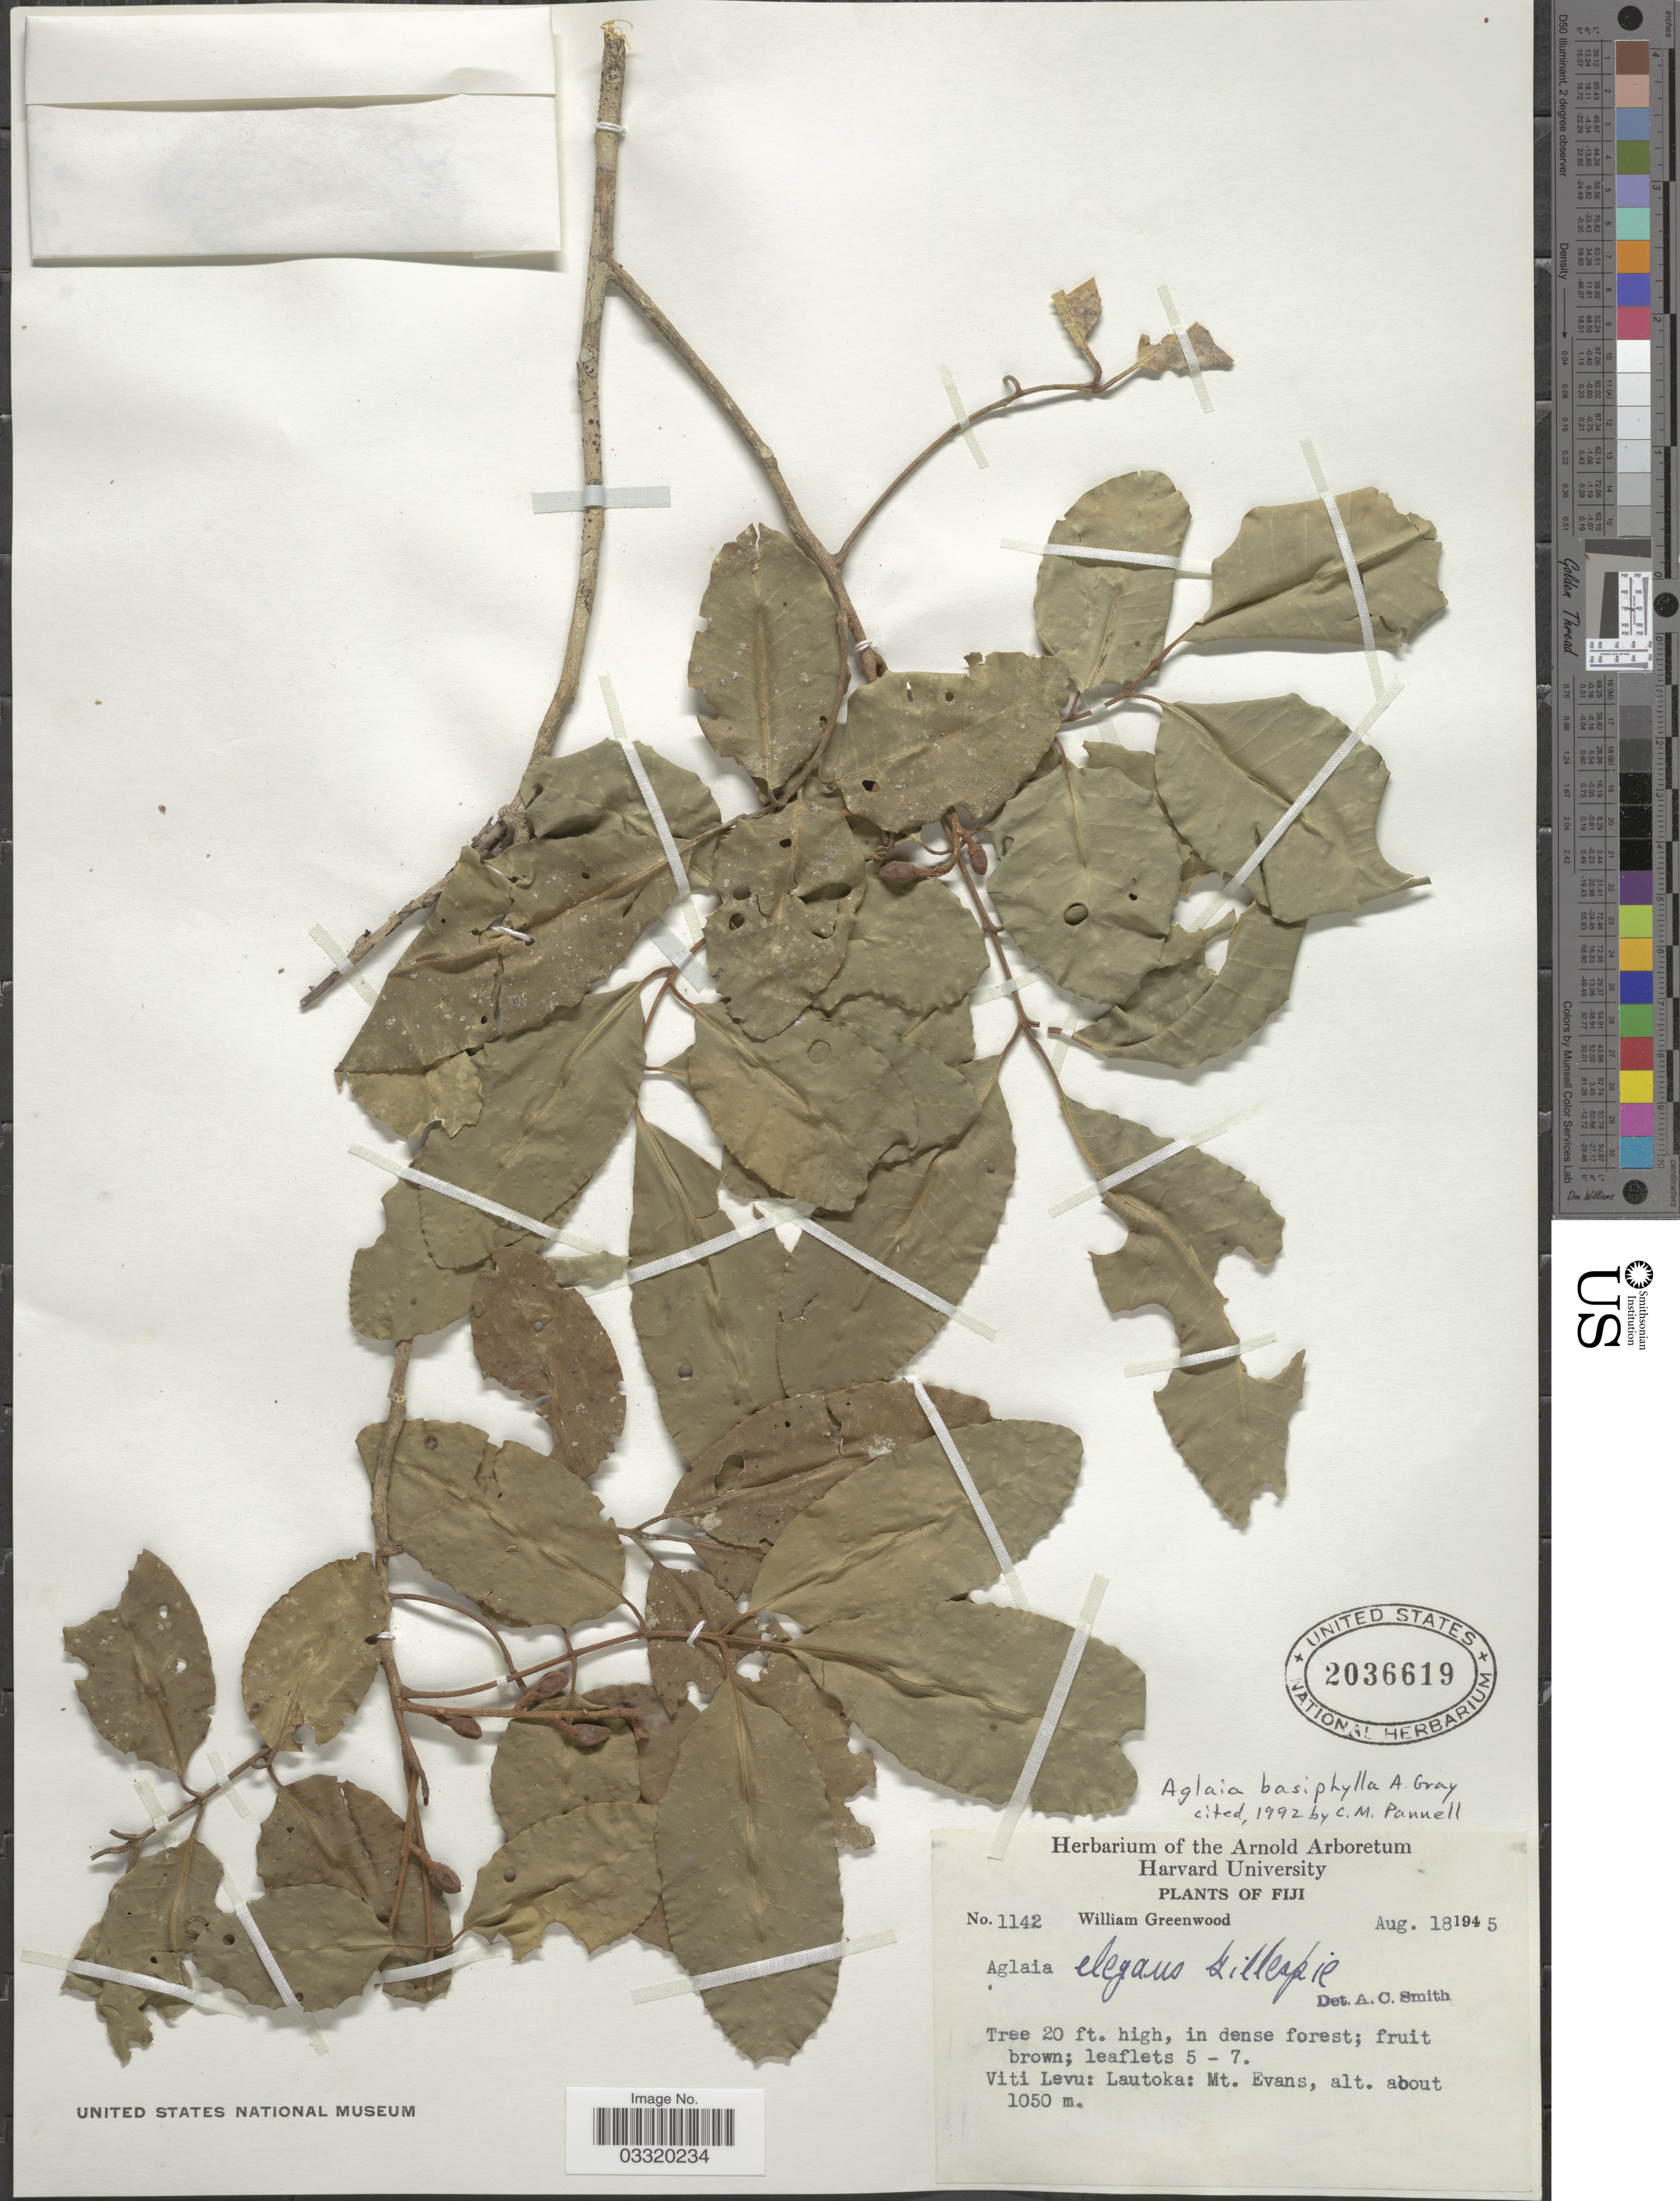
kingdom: Plantae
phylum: Tracheophyta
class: Magnoliopsida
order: Sapindales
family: Meliaceae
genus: Aglaia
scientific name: Aglaia basiphylla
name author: A. Gray in Wilkes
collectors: W. Greenwood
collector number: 1142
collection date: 1945-08-18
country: Fiji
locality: Viti Levu: Lautoka: Mt. Evans.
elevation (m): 1050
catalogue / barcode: US 2036619